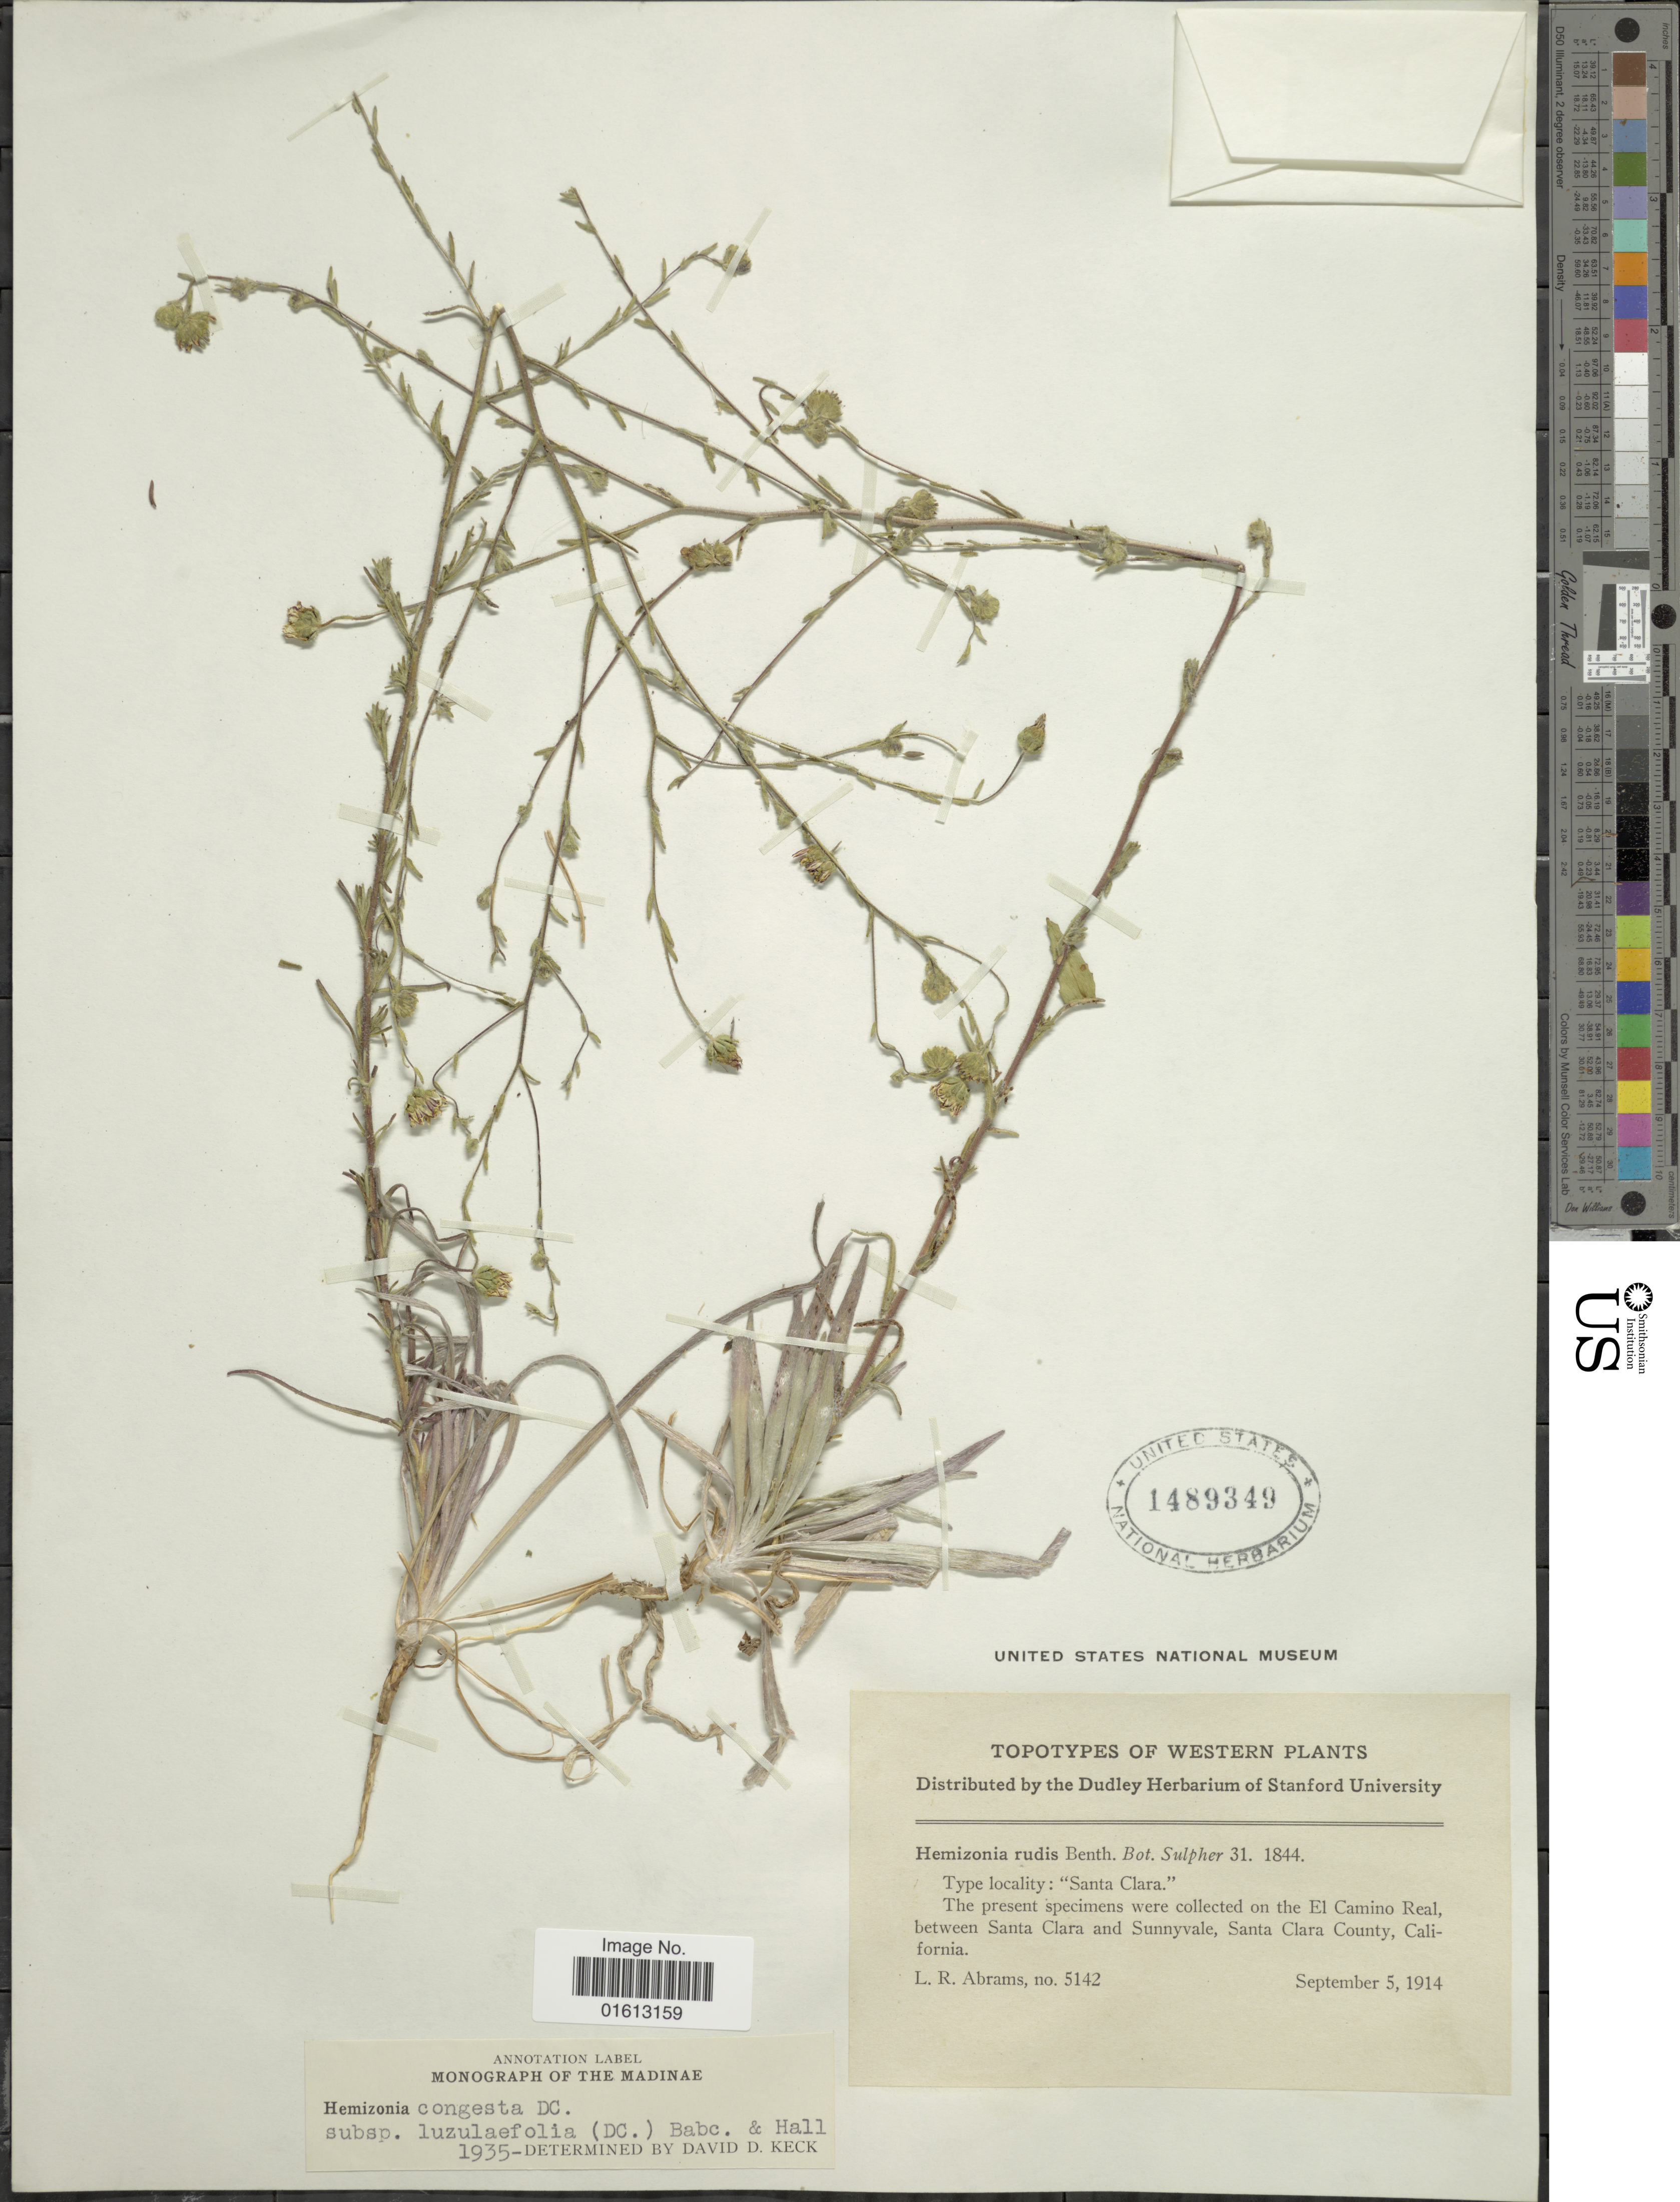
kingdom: Plantae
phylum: Tracheophyta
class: Magnoliopsida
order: Asterales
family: Asteraceae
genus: Hemizonia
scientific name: Hemizonia congesta subsp. luzulaefolia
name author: (DC.) Babc. & H.M. Hall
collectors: L. Abrams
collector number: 5142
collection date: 1914-09-05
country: United States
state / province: California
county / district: Santa Clara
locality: The El Camino Real, between Santa Clara and Sunnyvale, Santa Clara County, California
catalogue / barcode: US 1489349